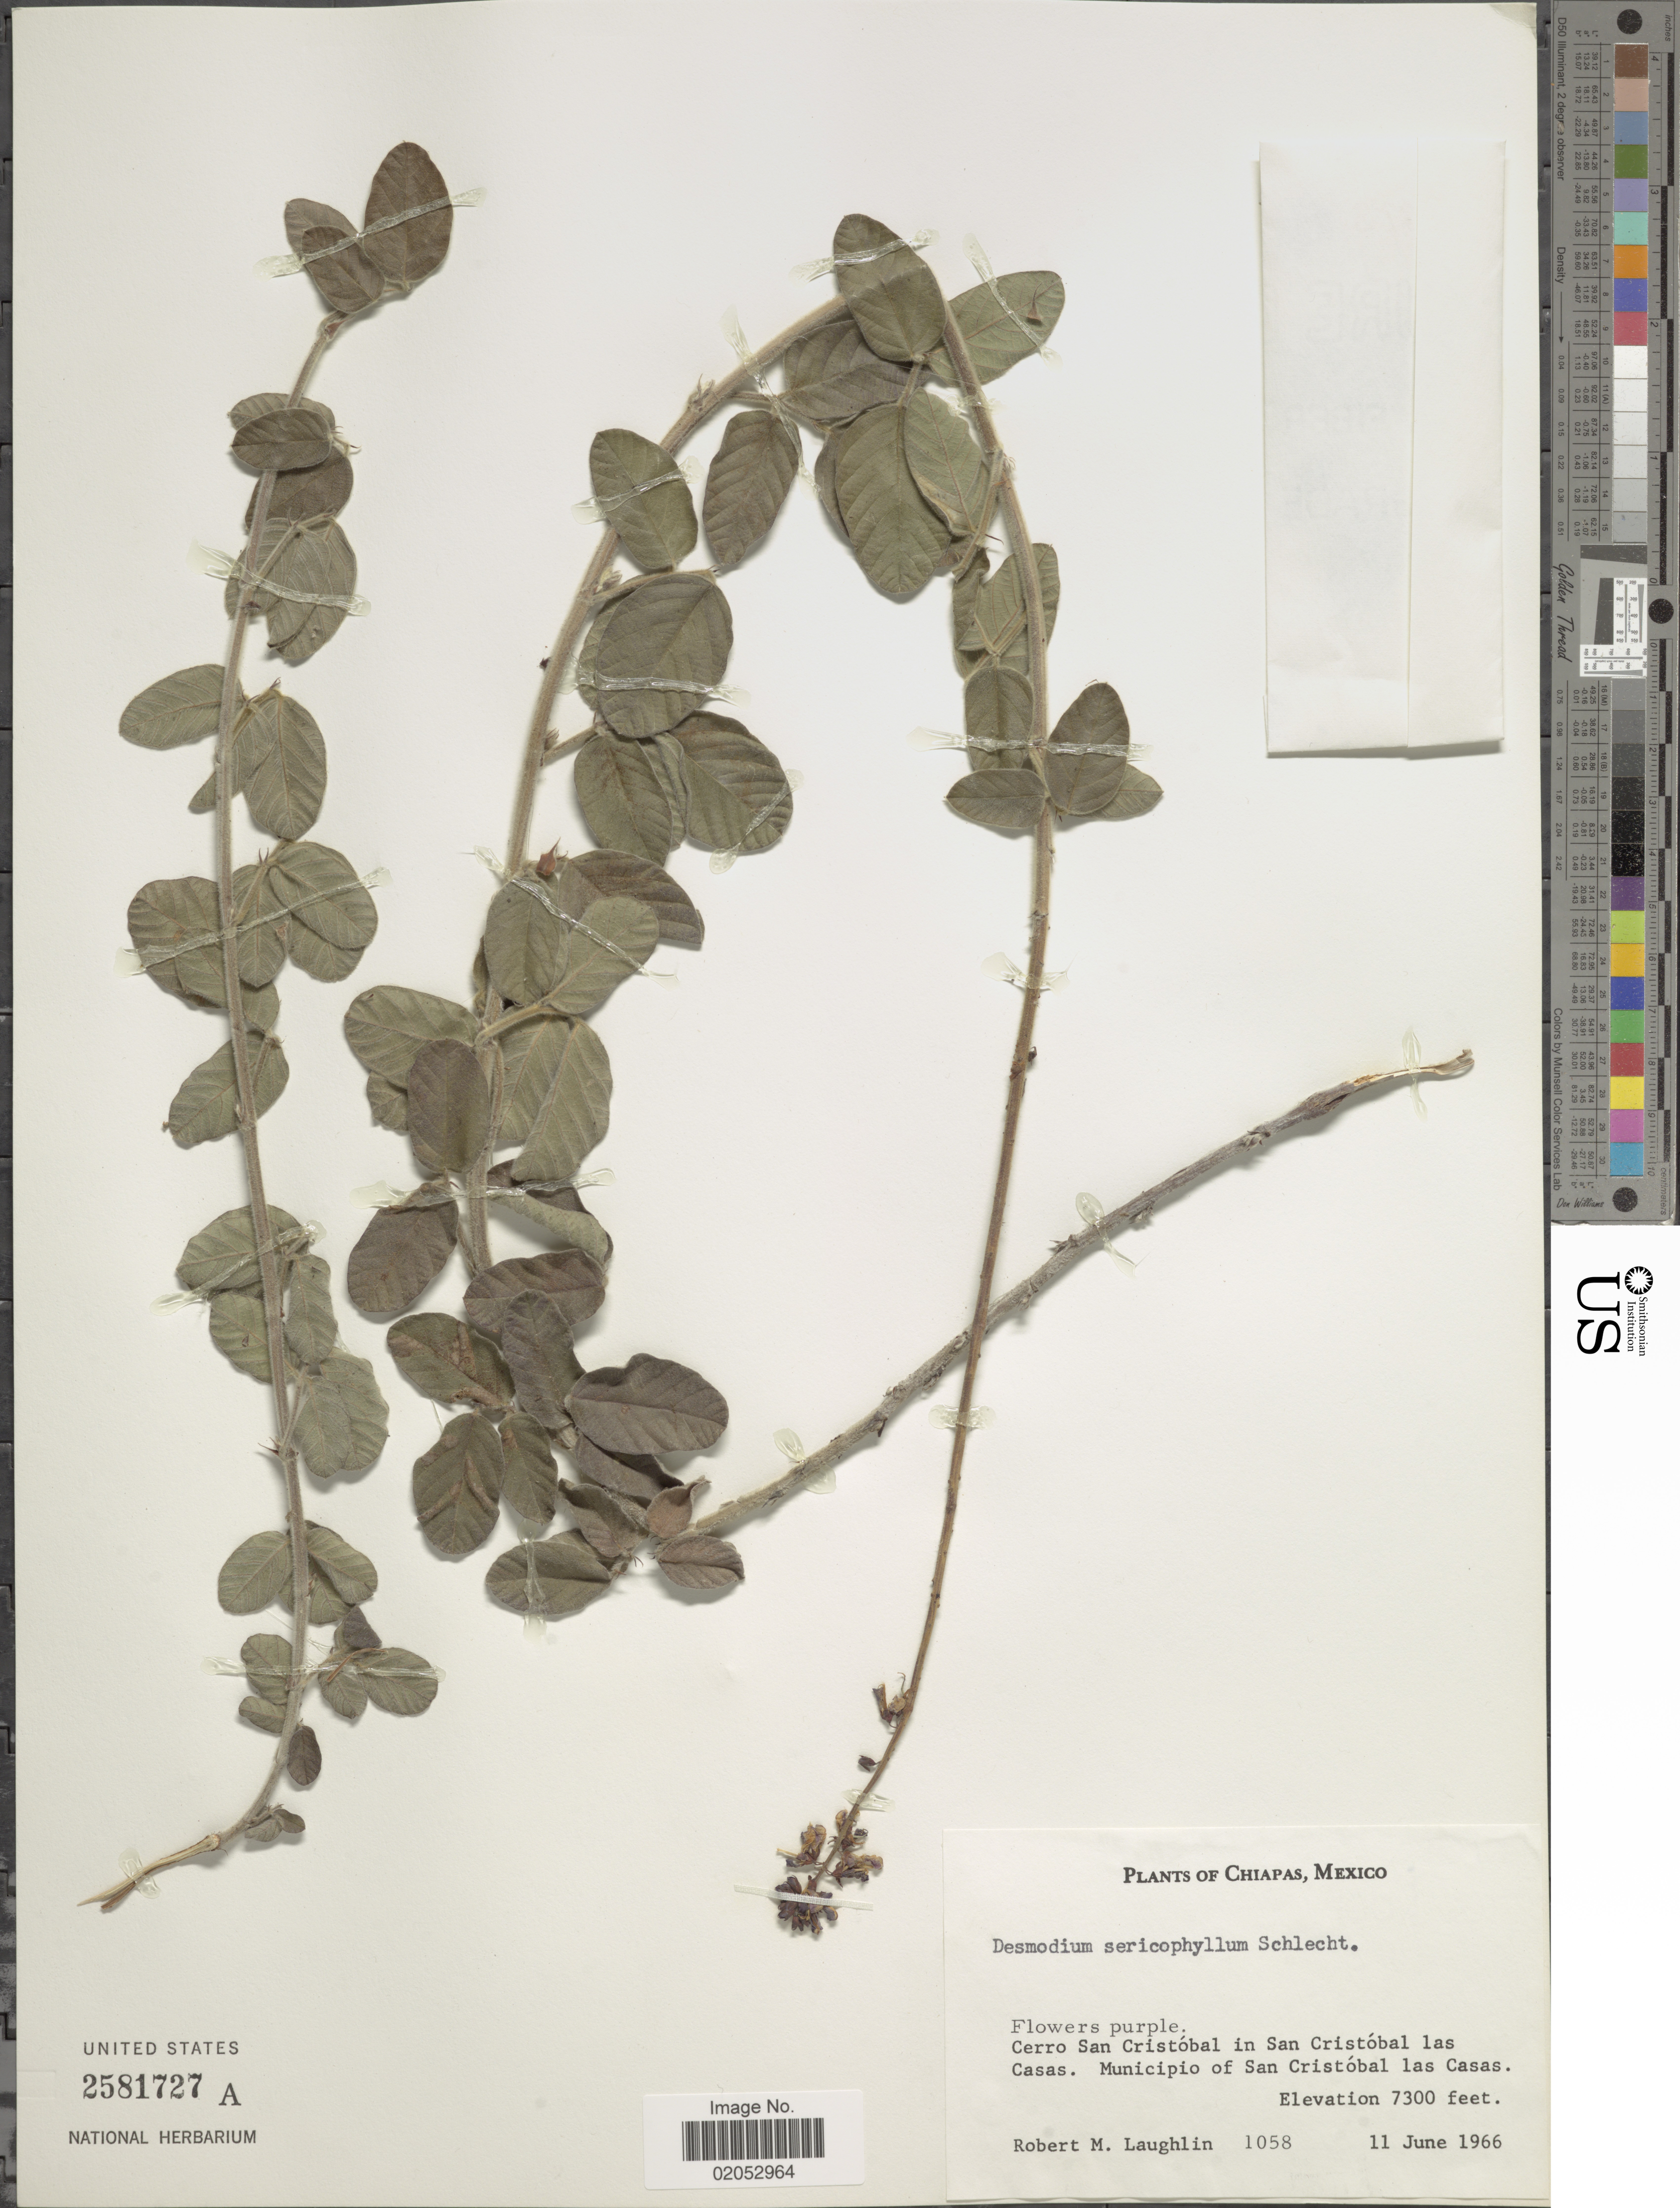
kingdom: Plantae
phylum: Tracheophyta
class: Magnoliopsida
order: Fabales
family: Fabaceae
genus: Desmodium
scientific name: Desmodium sericophyllum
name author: Schltdl.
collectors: R. M. Laughlin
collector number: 1058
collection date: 1966-06-11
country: Mexico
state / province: Chiapas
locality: Cerro San Cristobal in San Cristibal las Casas, Municipio of San Cristobal las casas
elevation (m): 2225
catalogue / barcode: US 2581727A